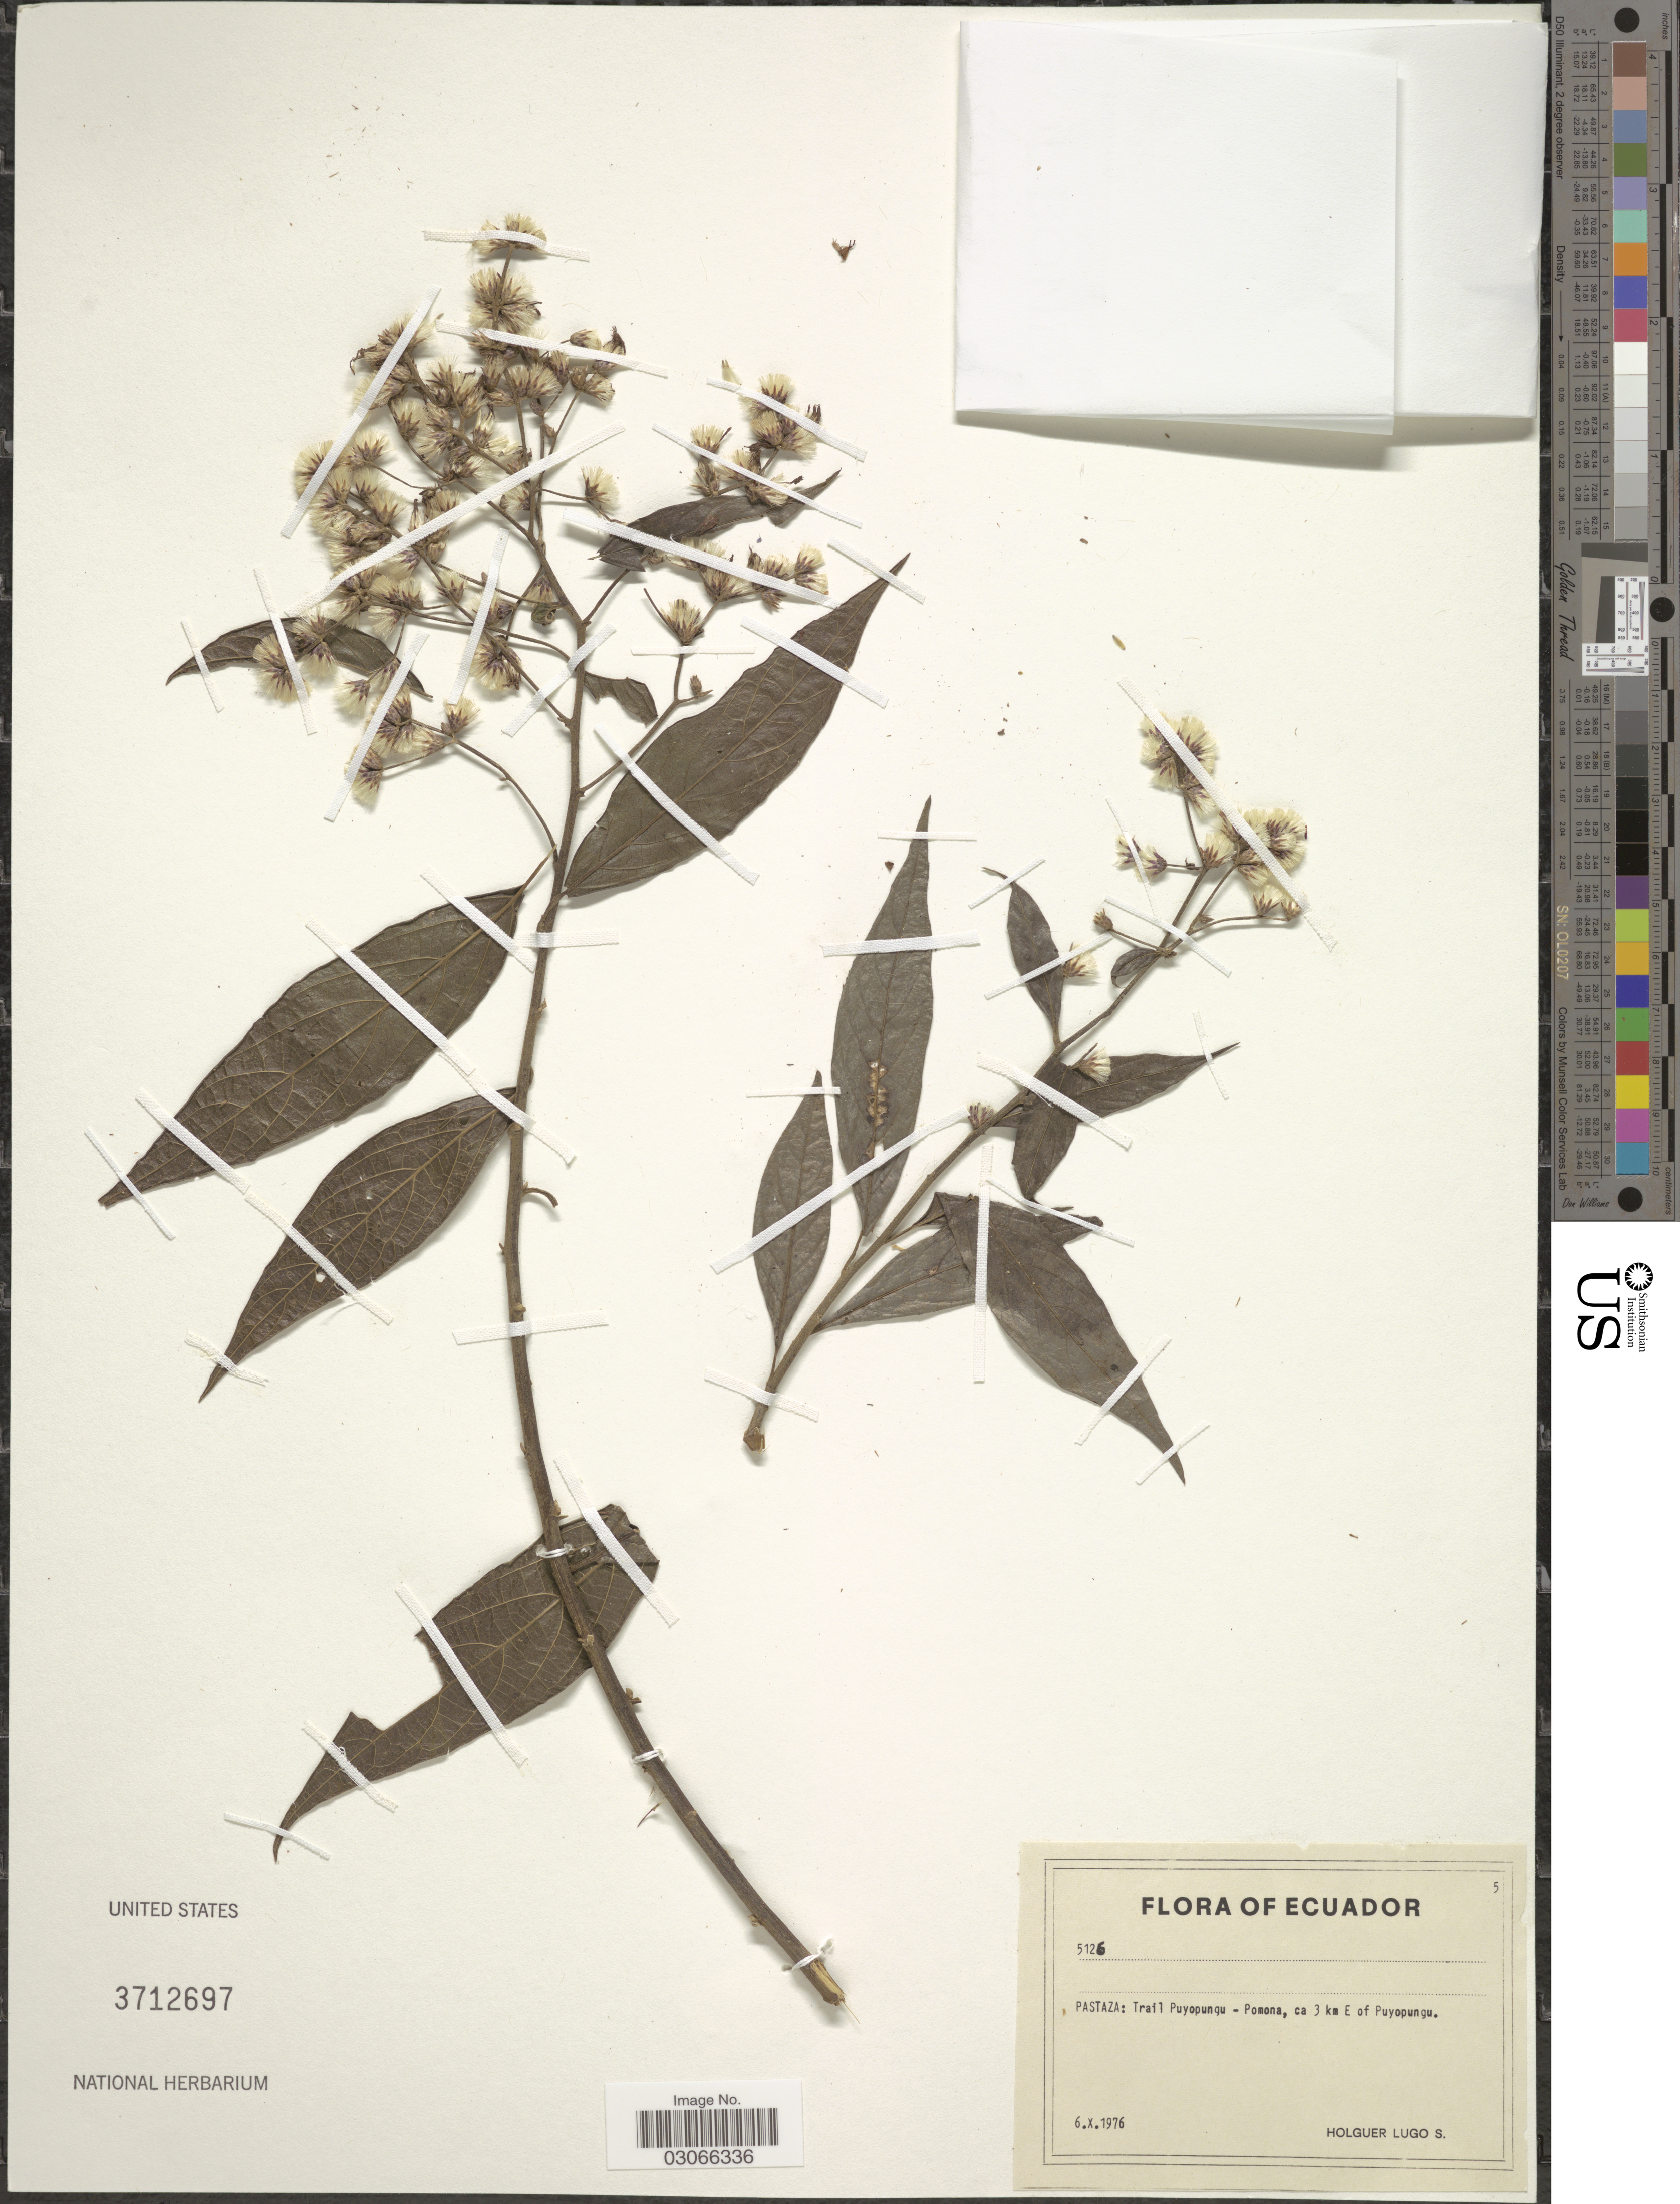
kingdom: Plantae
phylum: Tracheophyta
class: Magnoliopsida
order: Asterales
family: Asteraceae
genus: Lepidaploa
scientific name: Lepidaploa sp.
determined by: Ávila C., Fabio Andrés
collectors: H. Lugo S.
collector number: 5126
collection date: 1976-10-06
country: Ecuador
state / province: Pastaza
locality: Trail Puyopungu - Pomona, ca 3 km E of Puyopungu.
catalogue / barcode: US 3712697